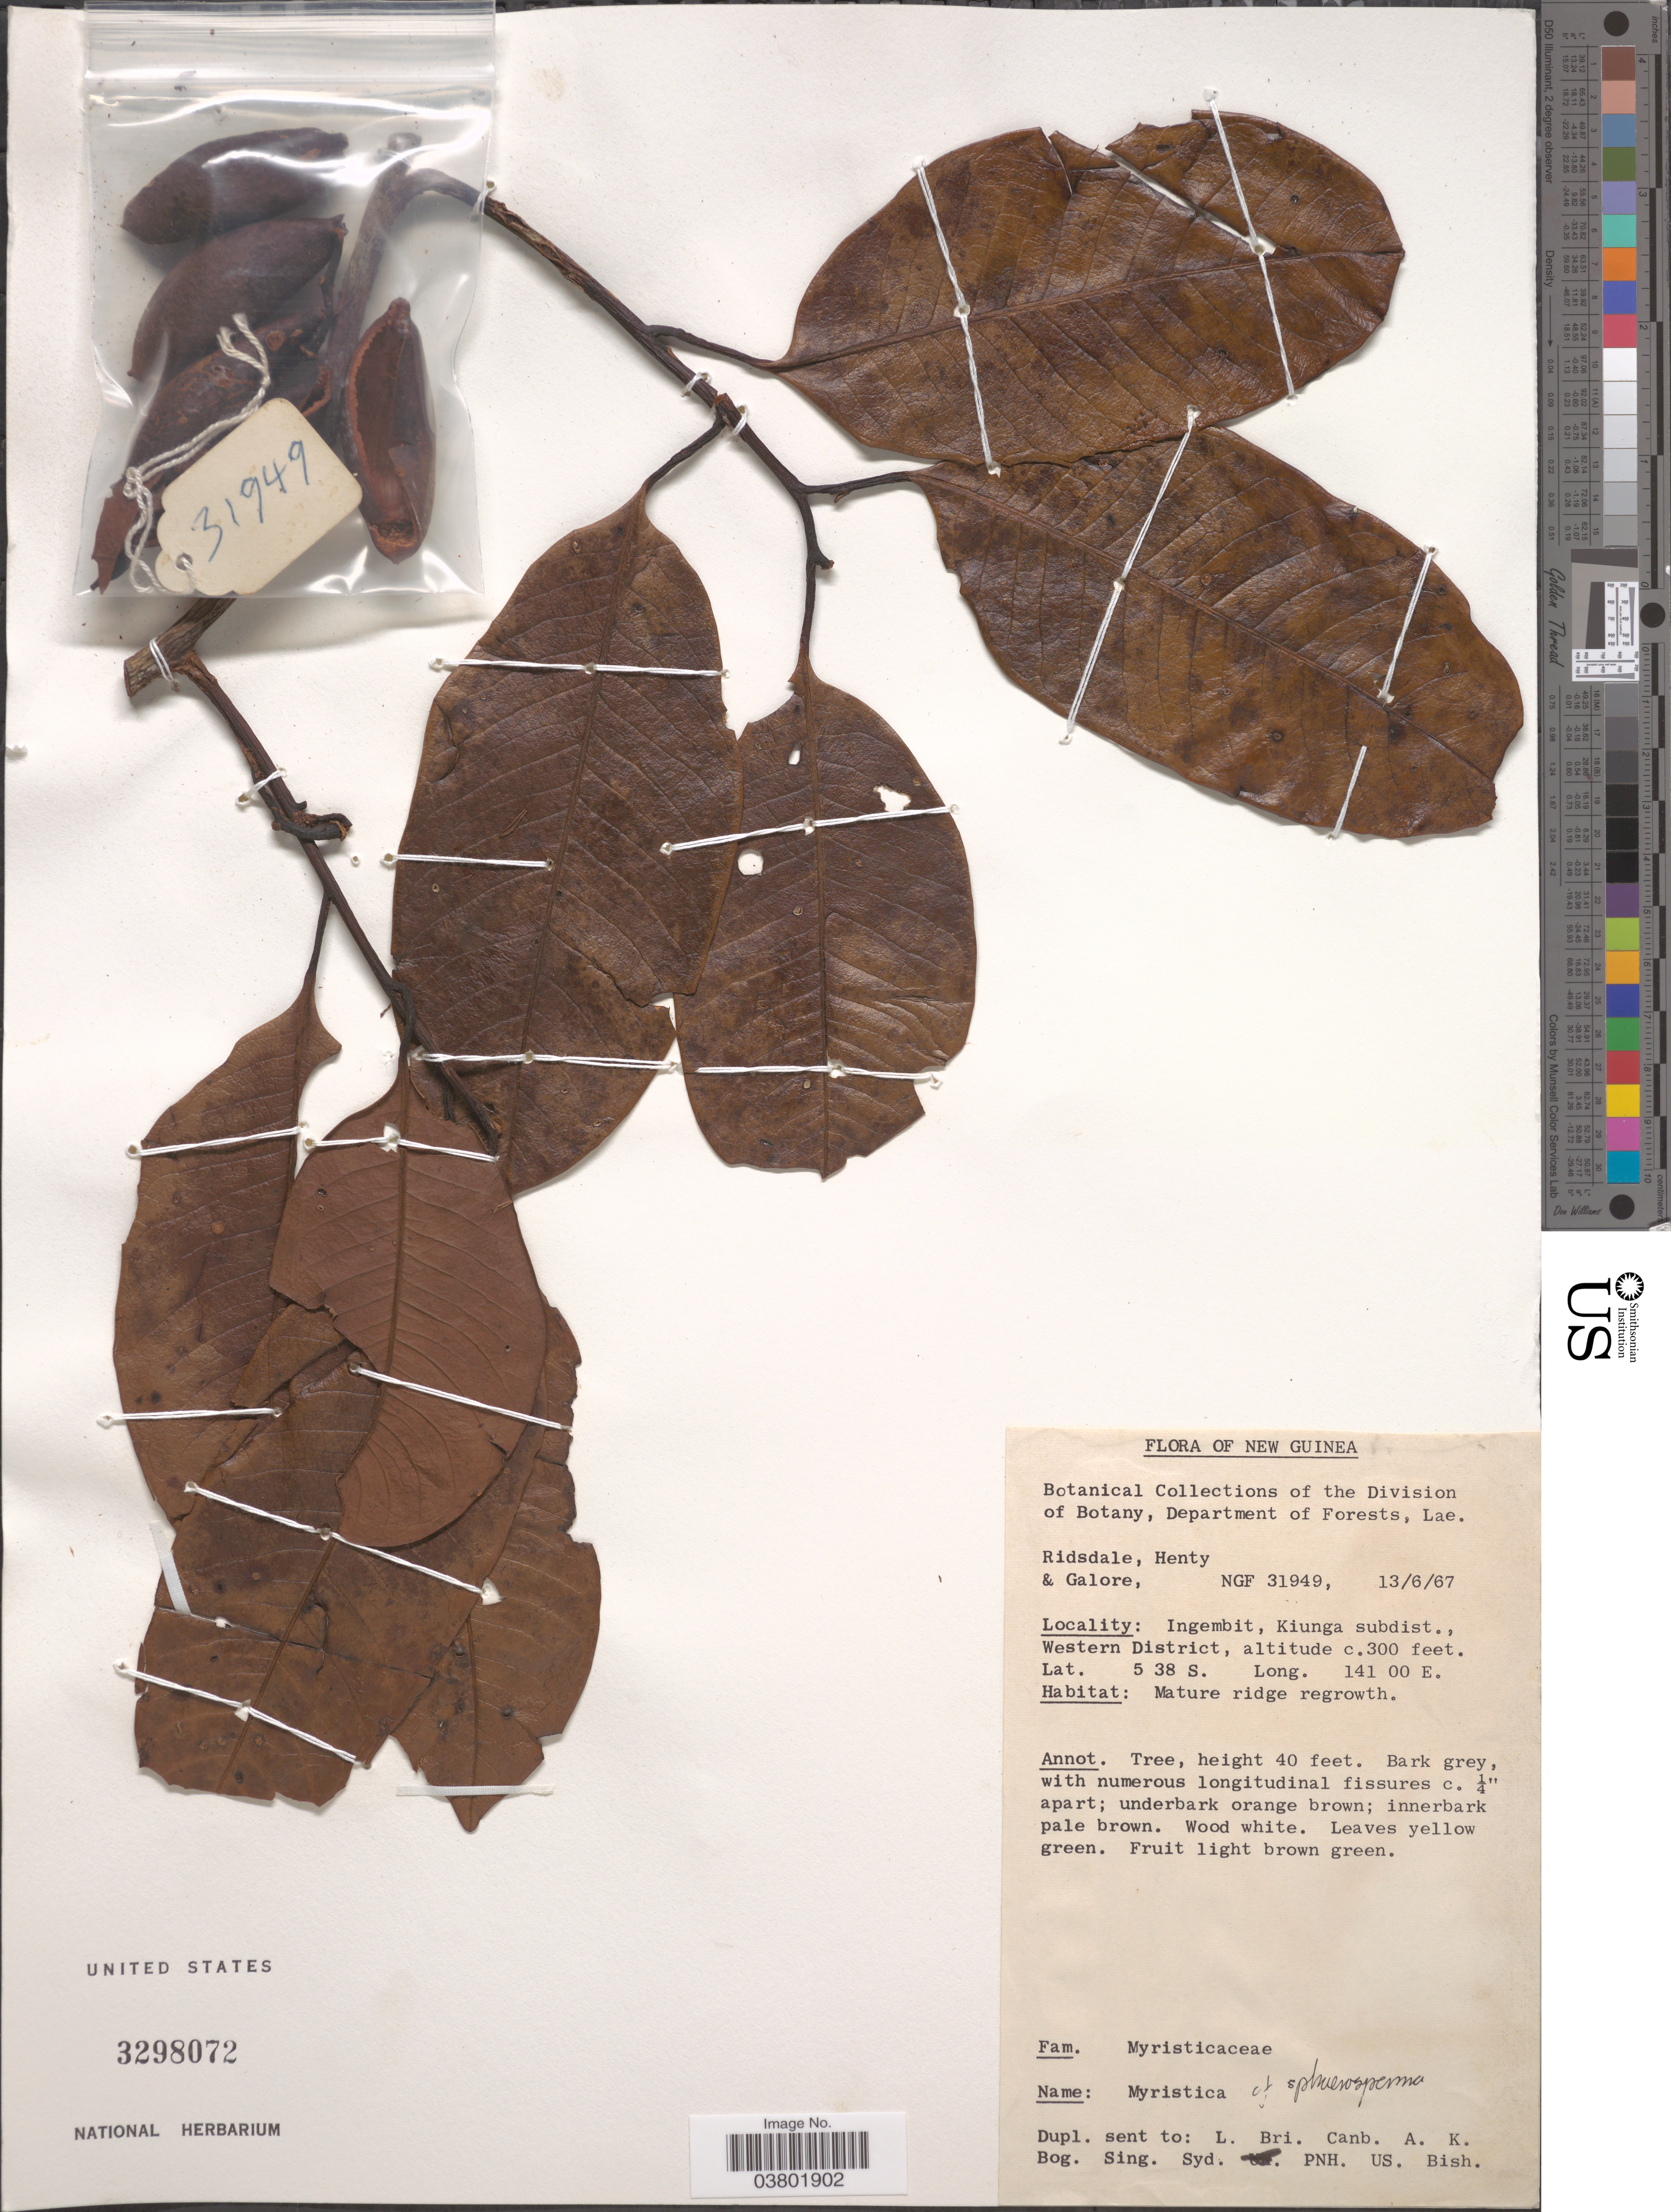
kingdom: Plantae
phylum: Tracheophyta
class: Magnoliopsida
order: Magnoliales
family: Myristicaceae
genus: Myristica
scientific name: Myristica sphaerosperma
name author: A.C. Sm.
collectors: -. Ridsdale, -. Henty & -. Galore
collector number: NGF31949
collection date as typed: Transcribed d/m/y: 13/6/67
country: Papua New Guinea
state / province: Manus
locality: New Guinea. Ingembit, Kiunga subdist., Western District.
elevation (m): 91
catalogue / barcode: US 3298072